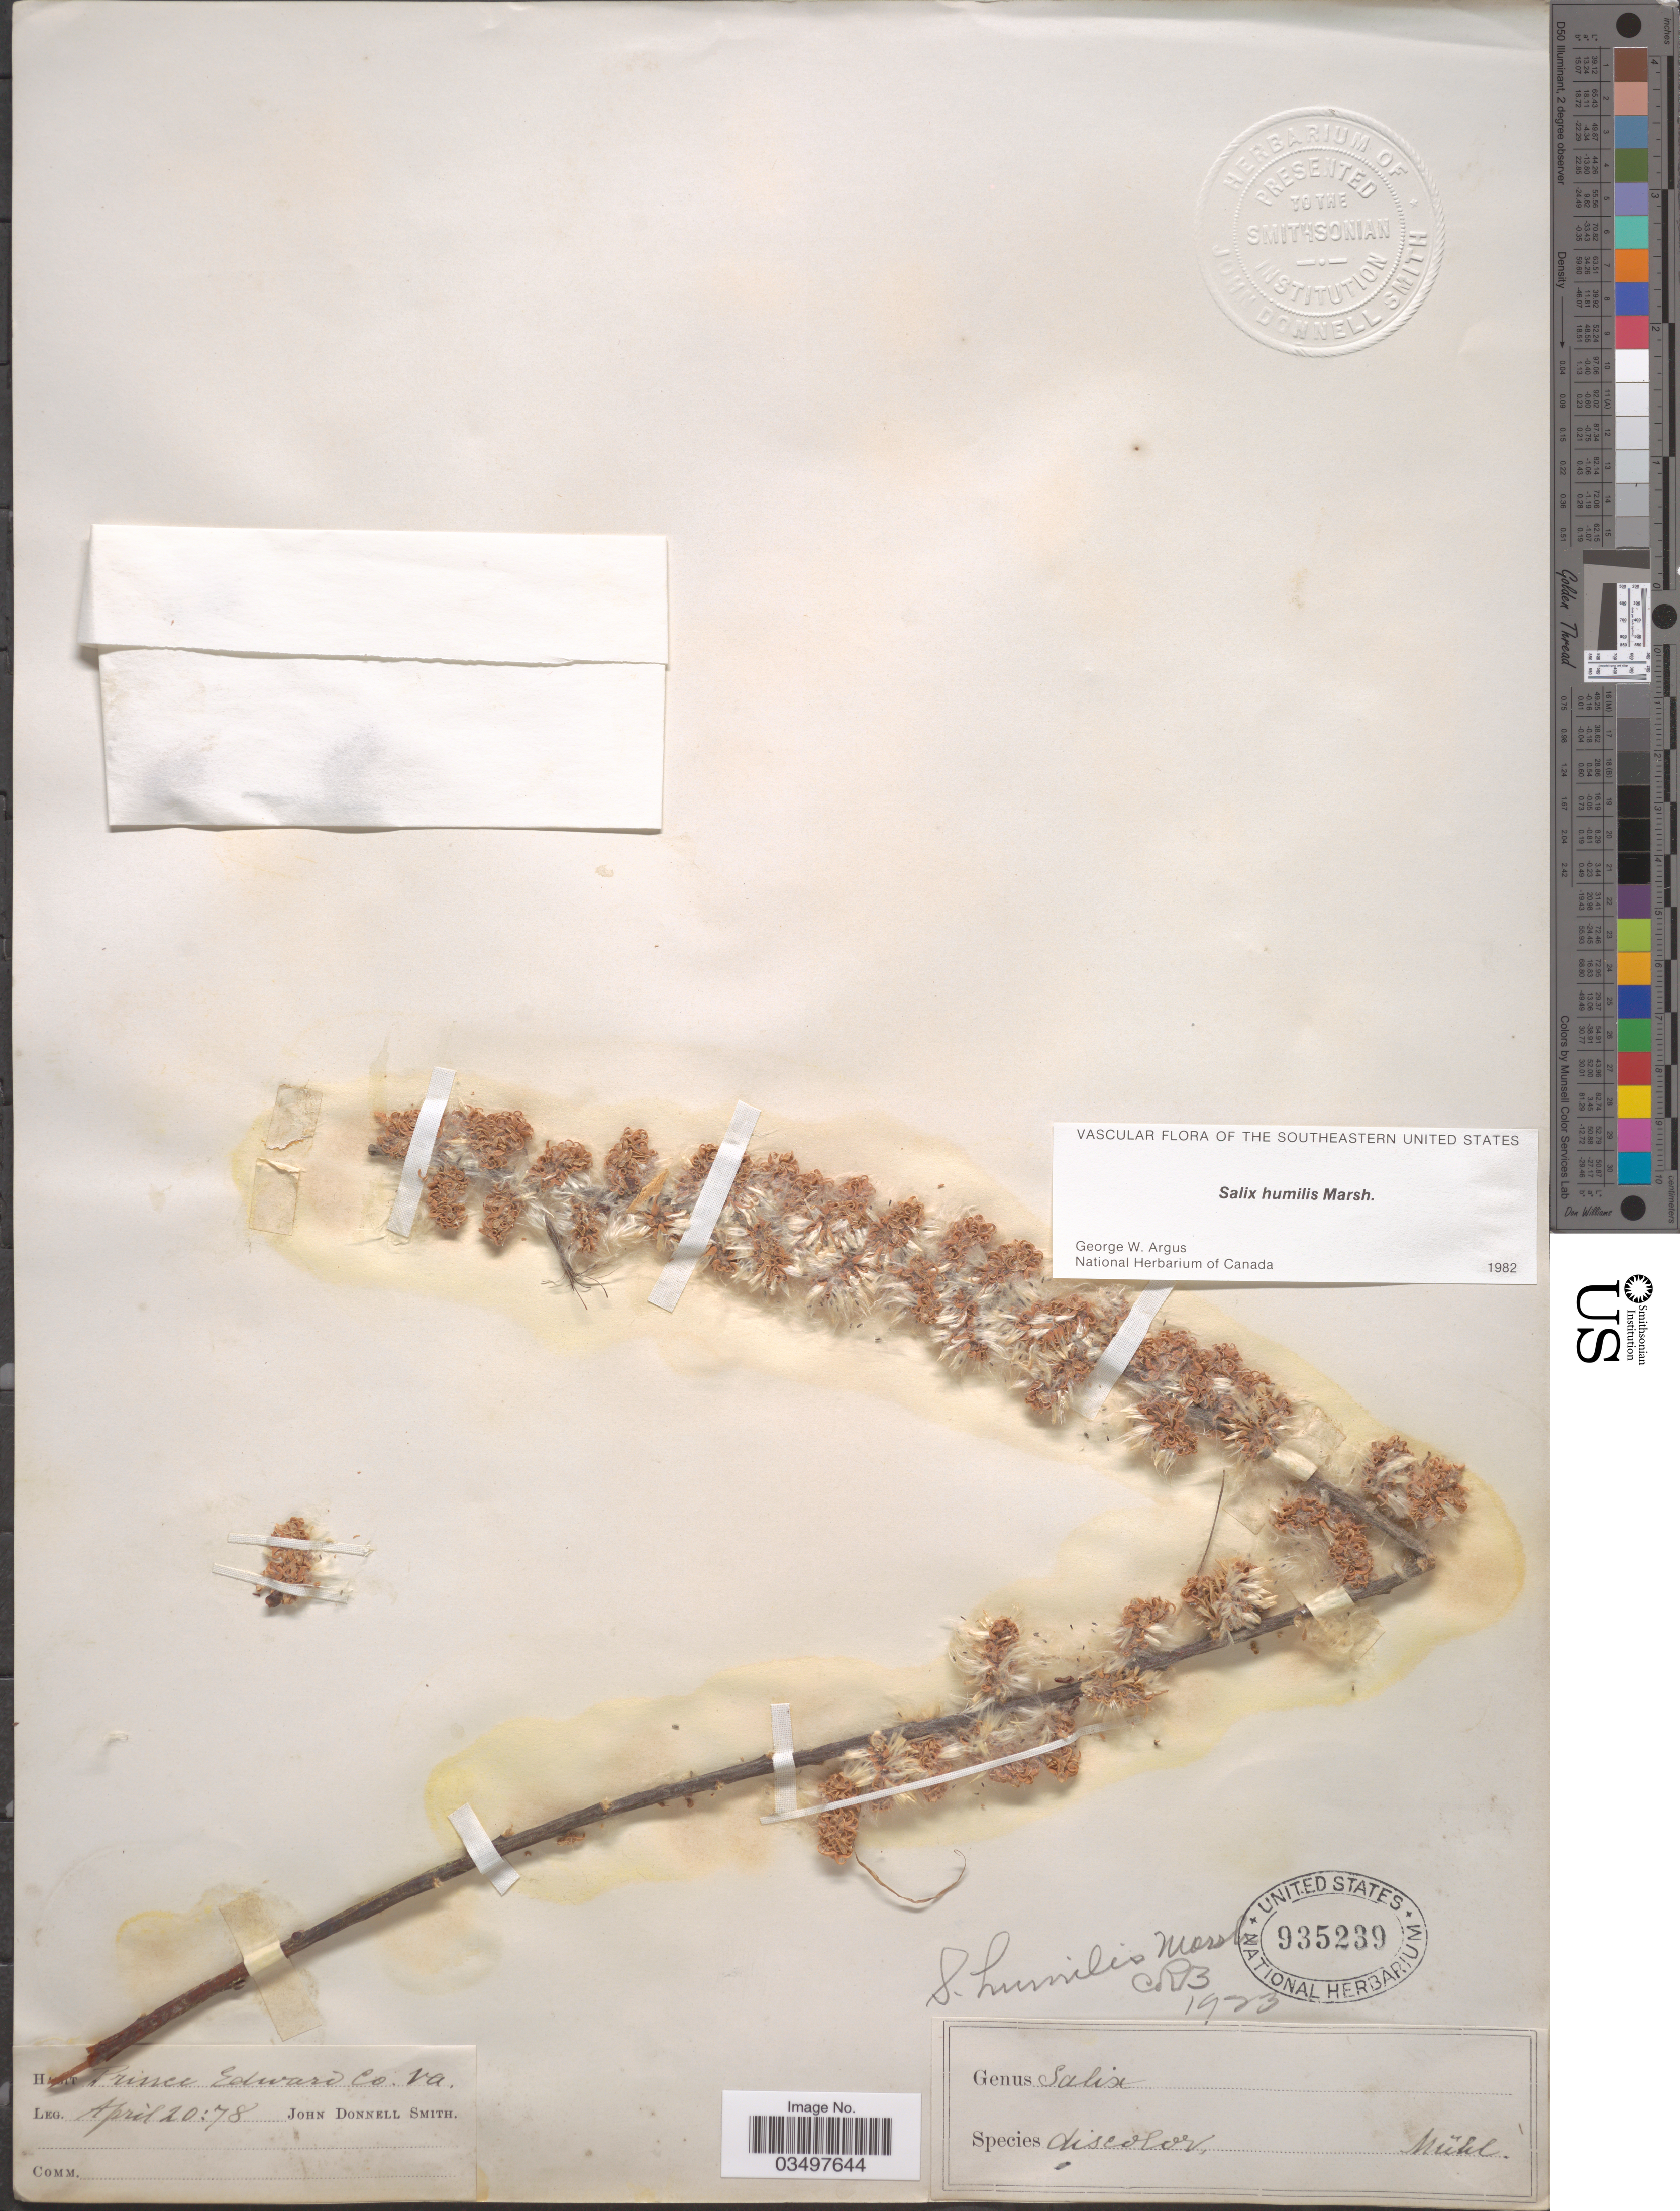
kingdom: Plantae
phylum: Tracheophyta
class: Magnoliopsida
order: Malpighiales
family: Salicaceae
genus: Salix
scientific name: Salix humilis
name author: Marshall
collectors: J. Donnell Smith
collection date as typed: Transcribed d/m/y: 20/4/78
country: United States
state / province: Virginia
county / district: Prince Edward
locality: Prince Edward Co.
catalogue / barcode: US 935239